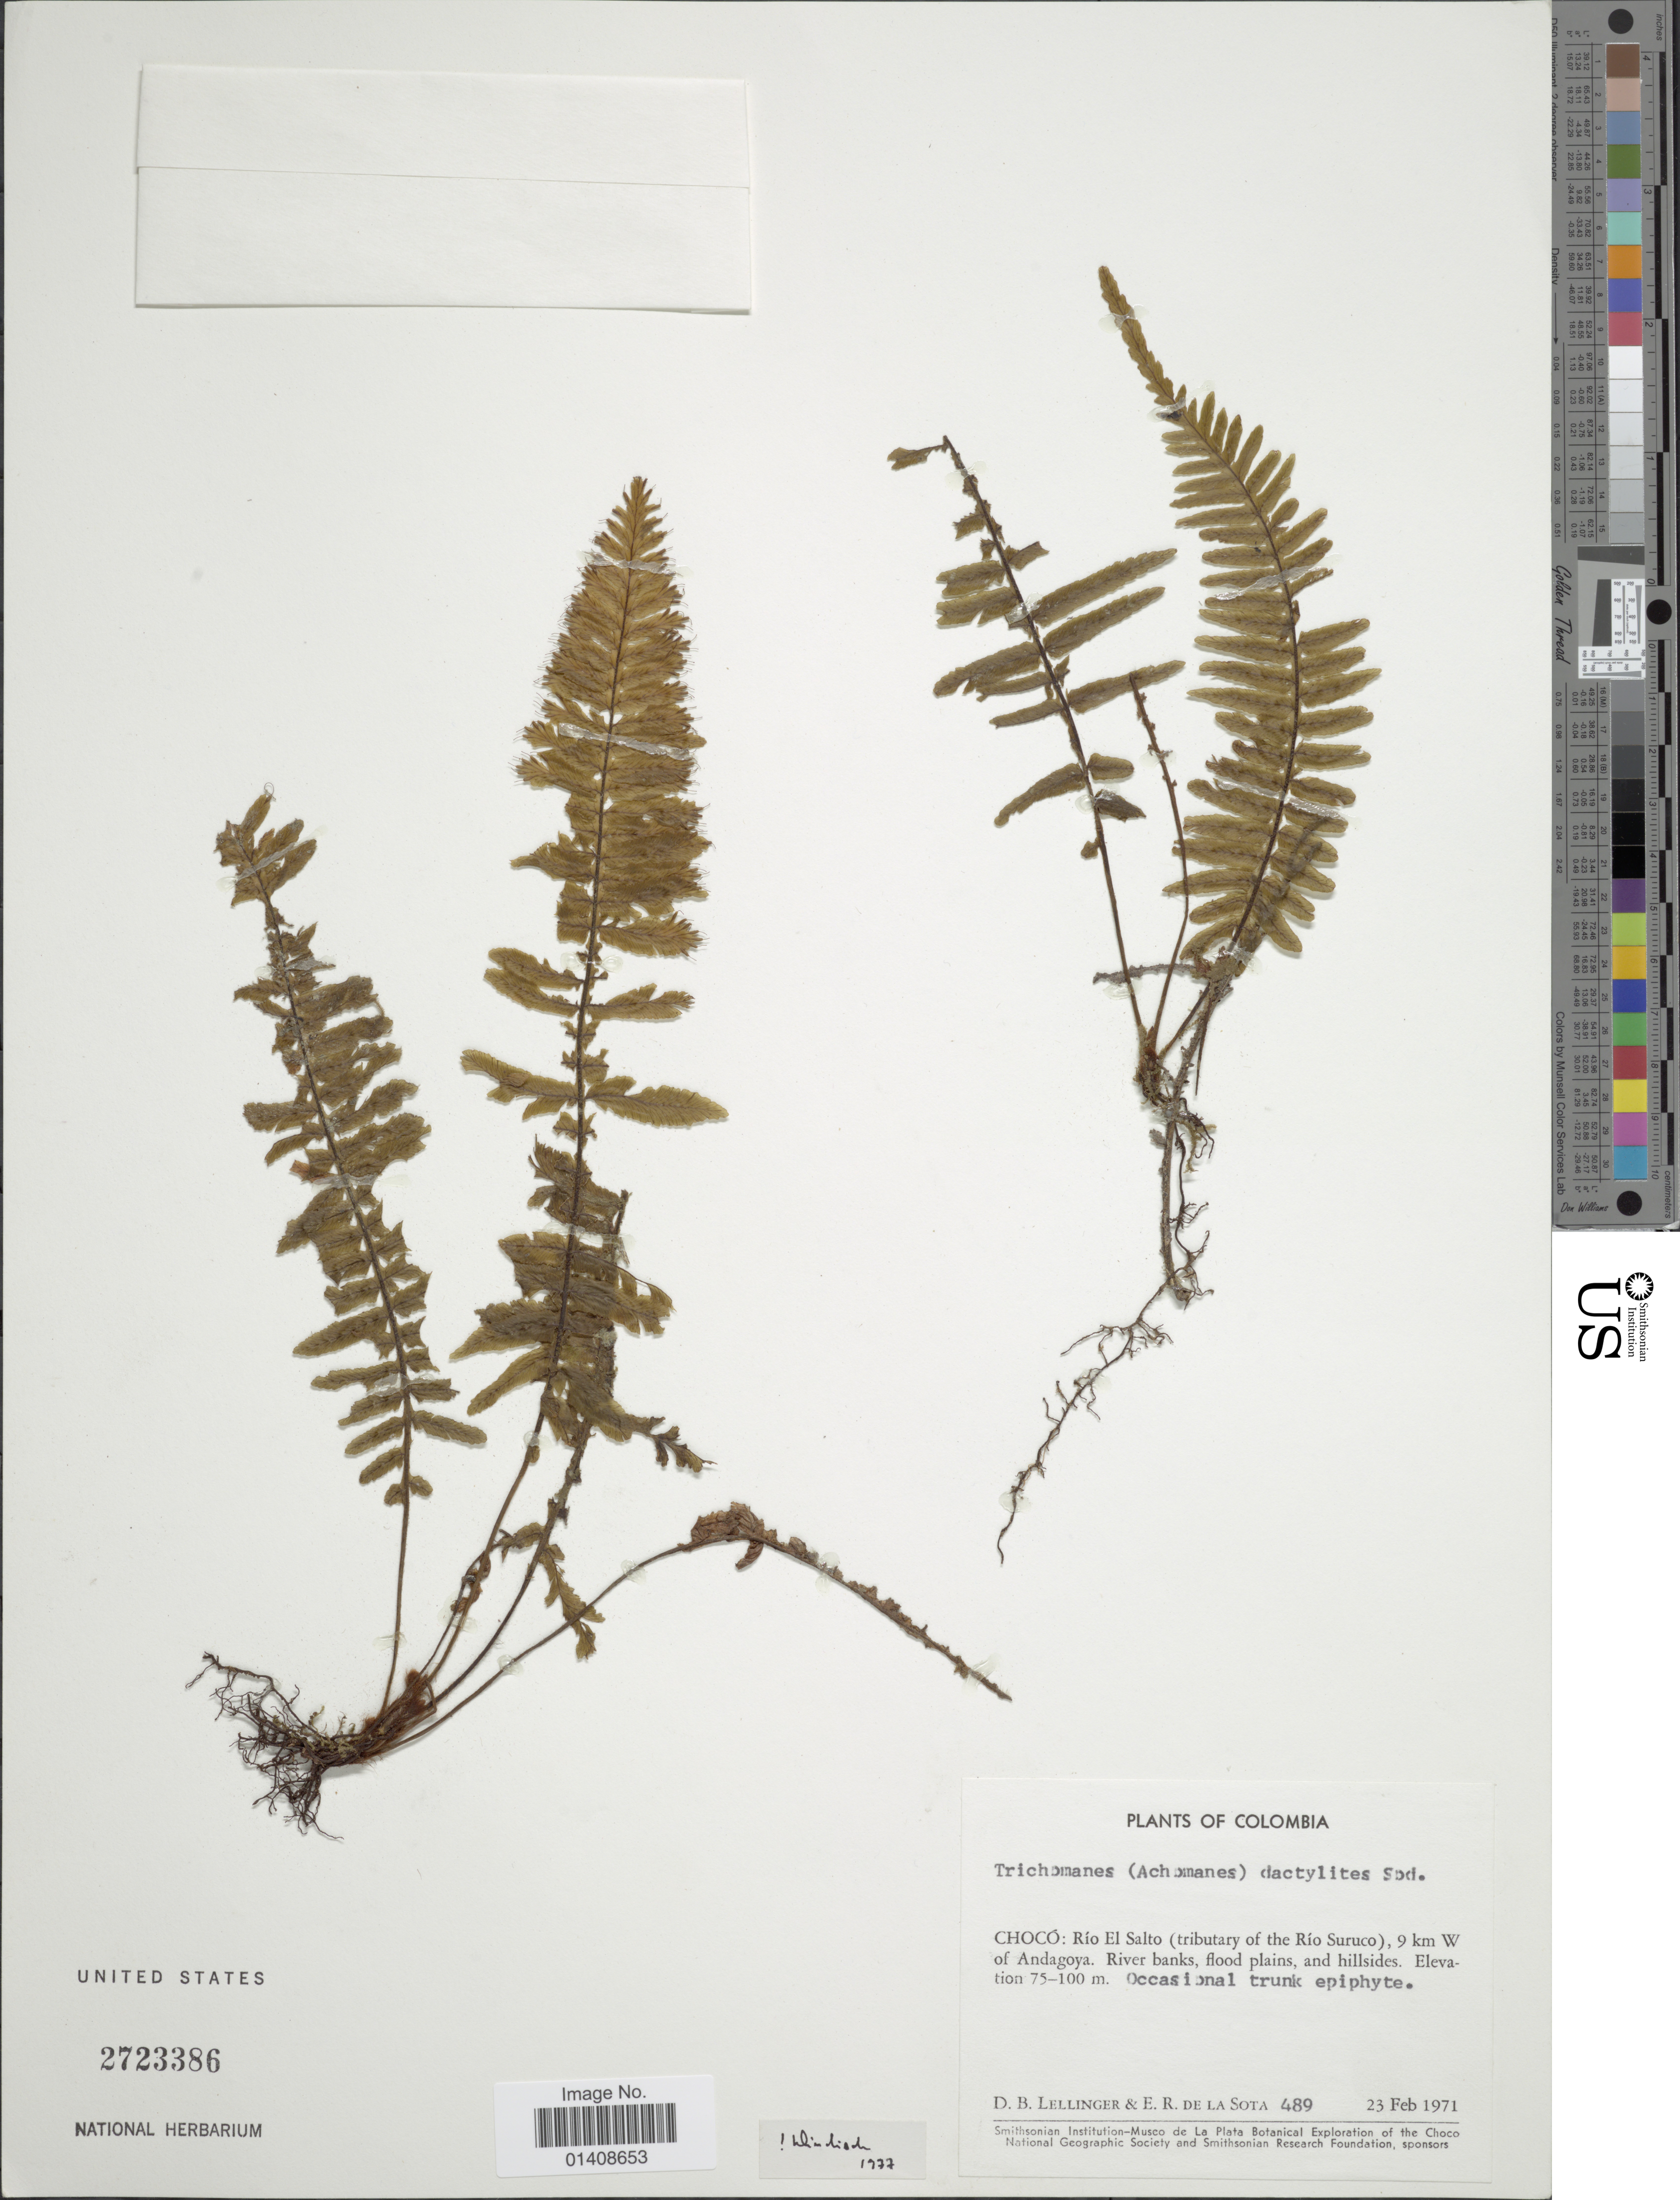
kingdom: Plantae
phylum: Tracheophyta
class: Polypodiopsida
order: Hymenophyllales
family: Hymenophyllaceae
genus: Trichomanes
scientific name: Trichomanes dactylites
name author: Sodiro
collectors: D. B. Lellinger & E. R. de la Sota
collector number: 489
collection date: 1971-02-23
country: Colombia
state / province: Chocó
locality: Rio El Salto (tributary of the Rio Suruco), 9 km W of Andagoya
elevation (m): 75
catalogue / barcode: US 2723386